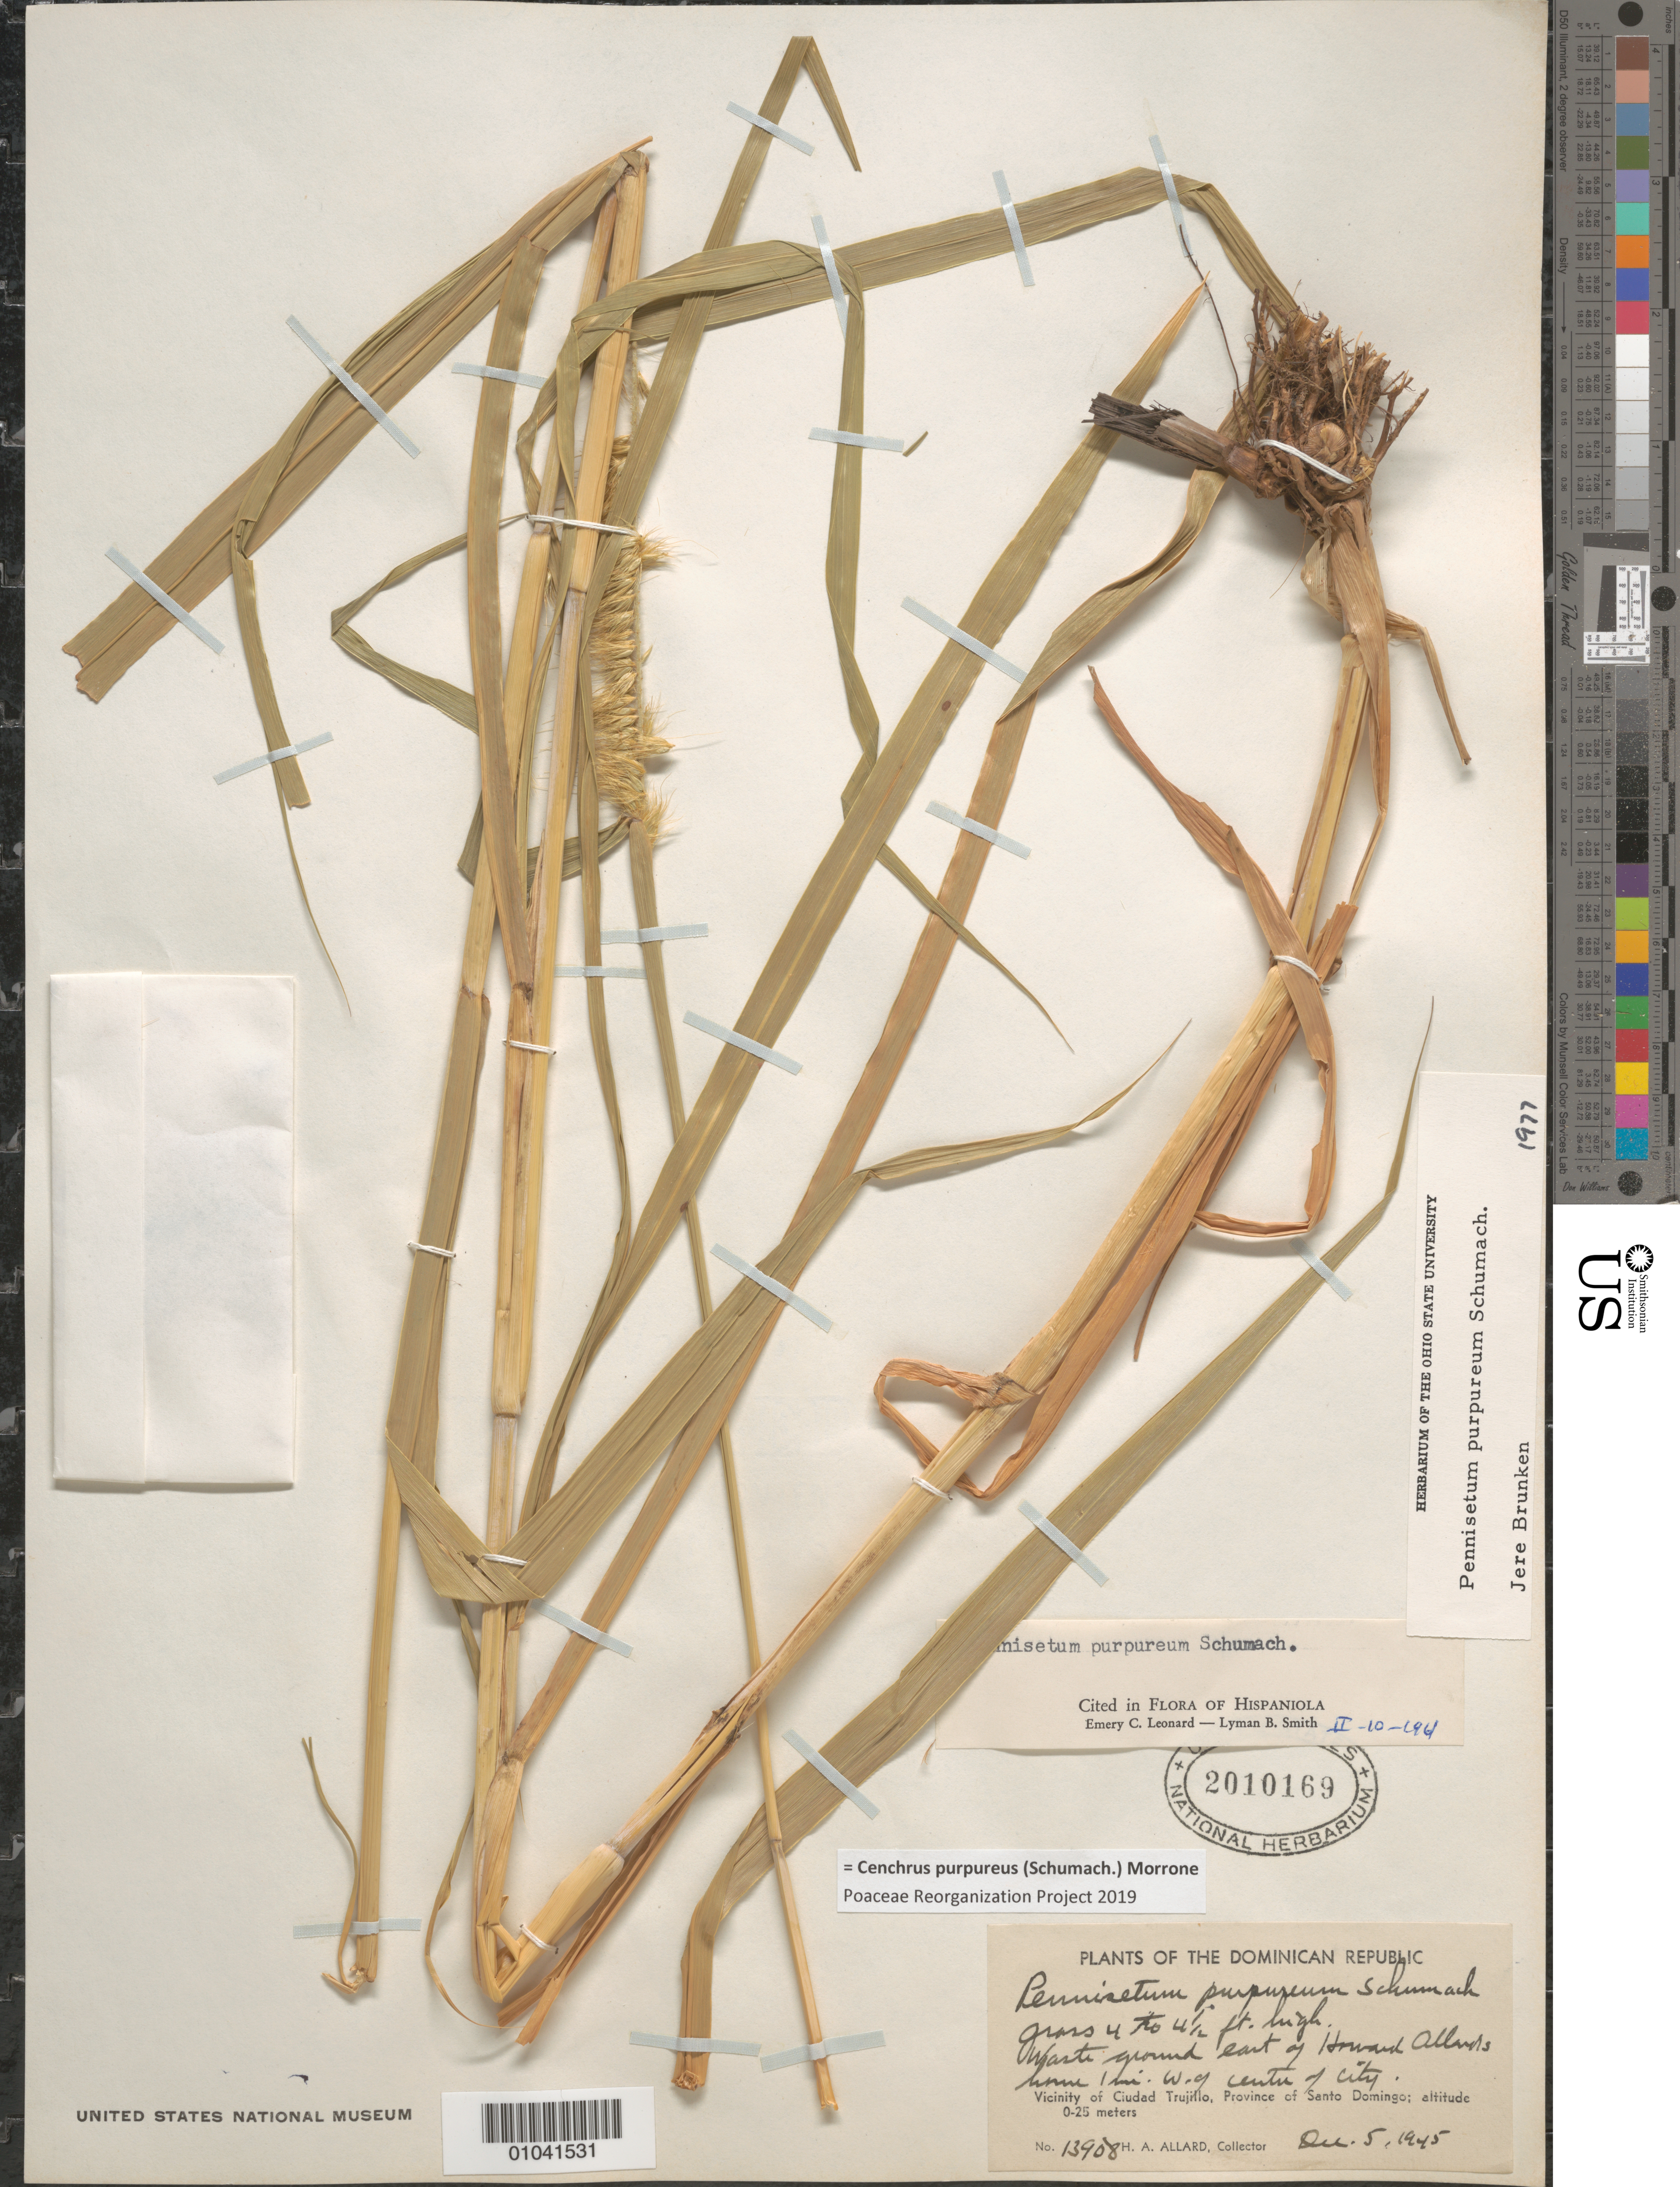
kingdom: Plantae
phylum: Tracheophyta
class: Liliopsida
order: Poales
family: Poaceae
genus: Cenchrus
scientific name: Cenchrus purpureus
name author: (Schumach.) Morrone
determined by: Poaceae Reorganization Project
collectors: H. A. Allard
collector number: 13908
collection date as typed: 05 Dec 1945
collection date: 1945-12-05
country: Dominican Republic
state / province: Distrito Nacional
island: Hispaniola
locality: Vicinity of Ciudad Trujillo, Province of Santo Domingo, E of Howard Allard's home, 1 mile W of center of city.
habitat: waste ground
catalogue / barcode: US 2010169